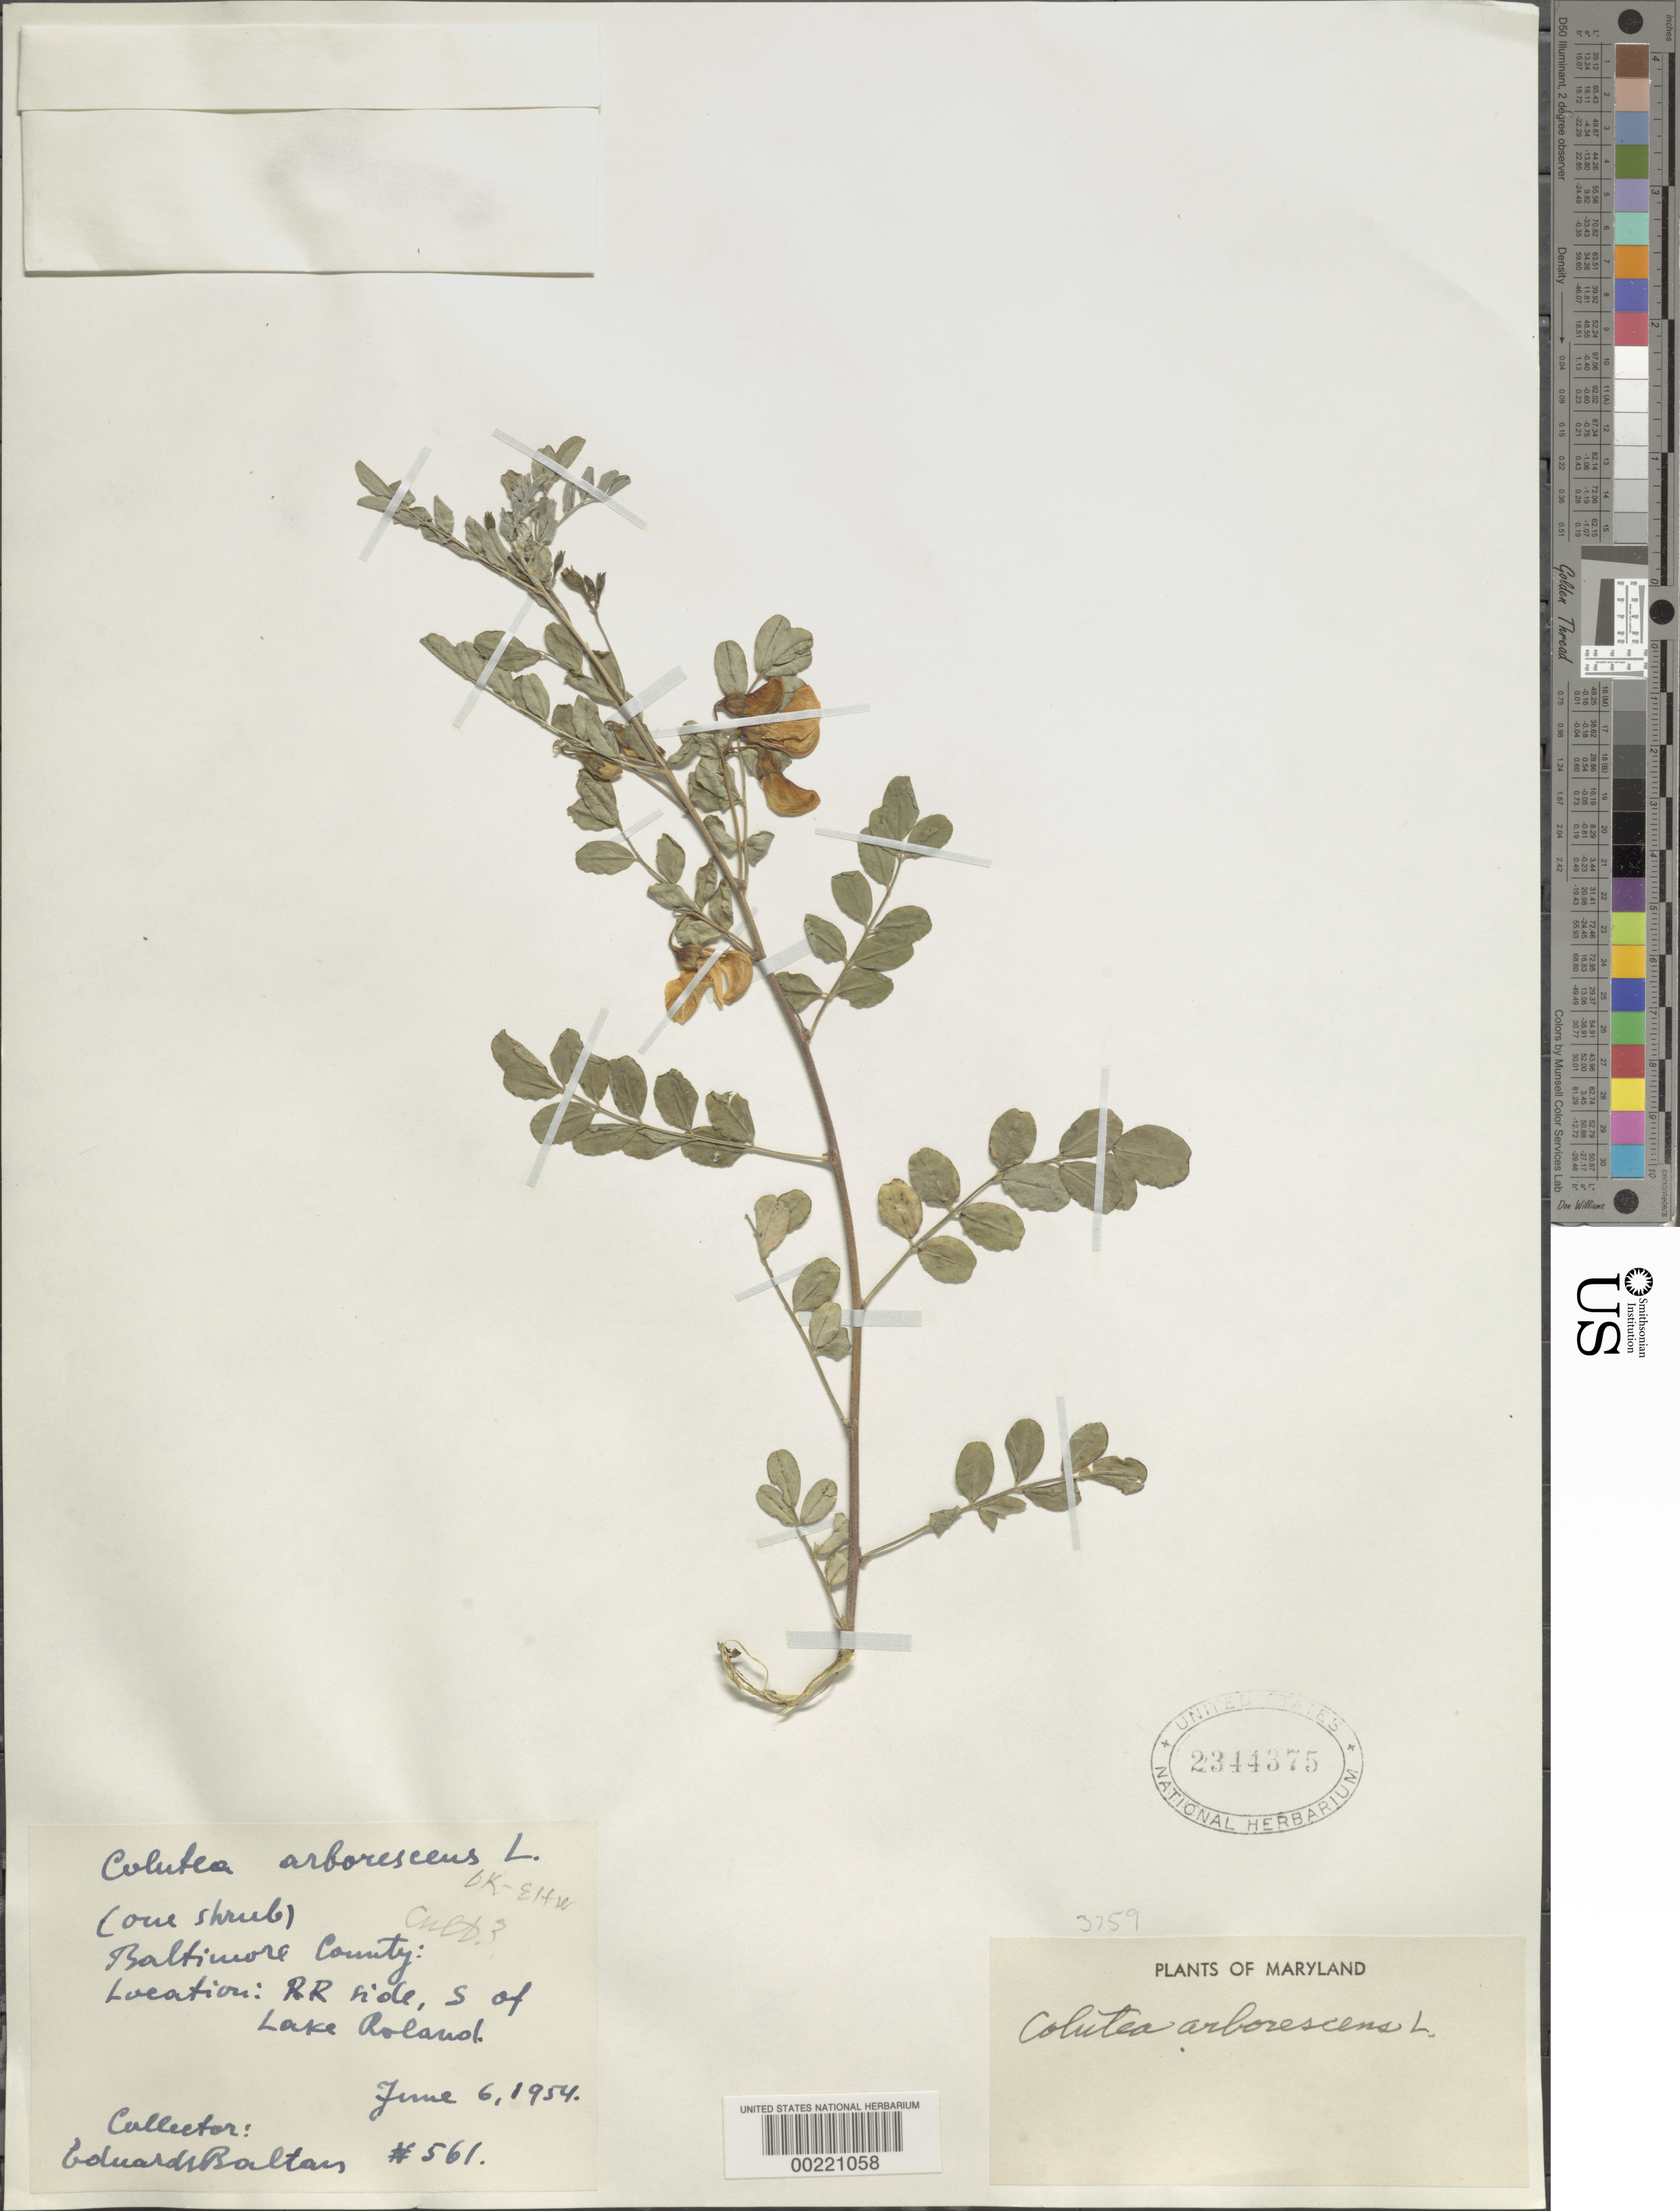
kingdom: Plantae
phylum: Tracheophyta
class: Magnoliopsida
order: Fabales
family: Fabaceae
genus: Colutea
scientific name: Colutea arborescens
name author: L.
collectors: E. Balton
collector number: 561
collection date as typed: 06 Jun 1954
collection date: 1954-06-06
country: United States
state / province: Maryland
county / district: Baltimore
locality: Rr Side, S of Lake Roland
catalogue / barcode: US 2344375